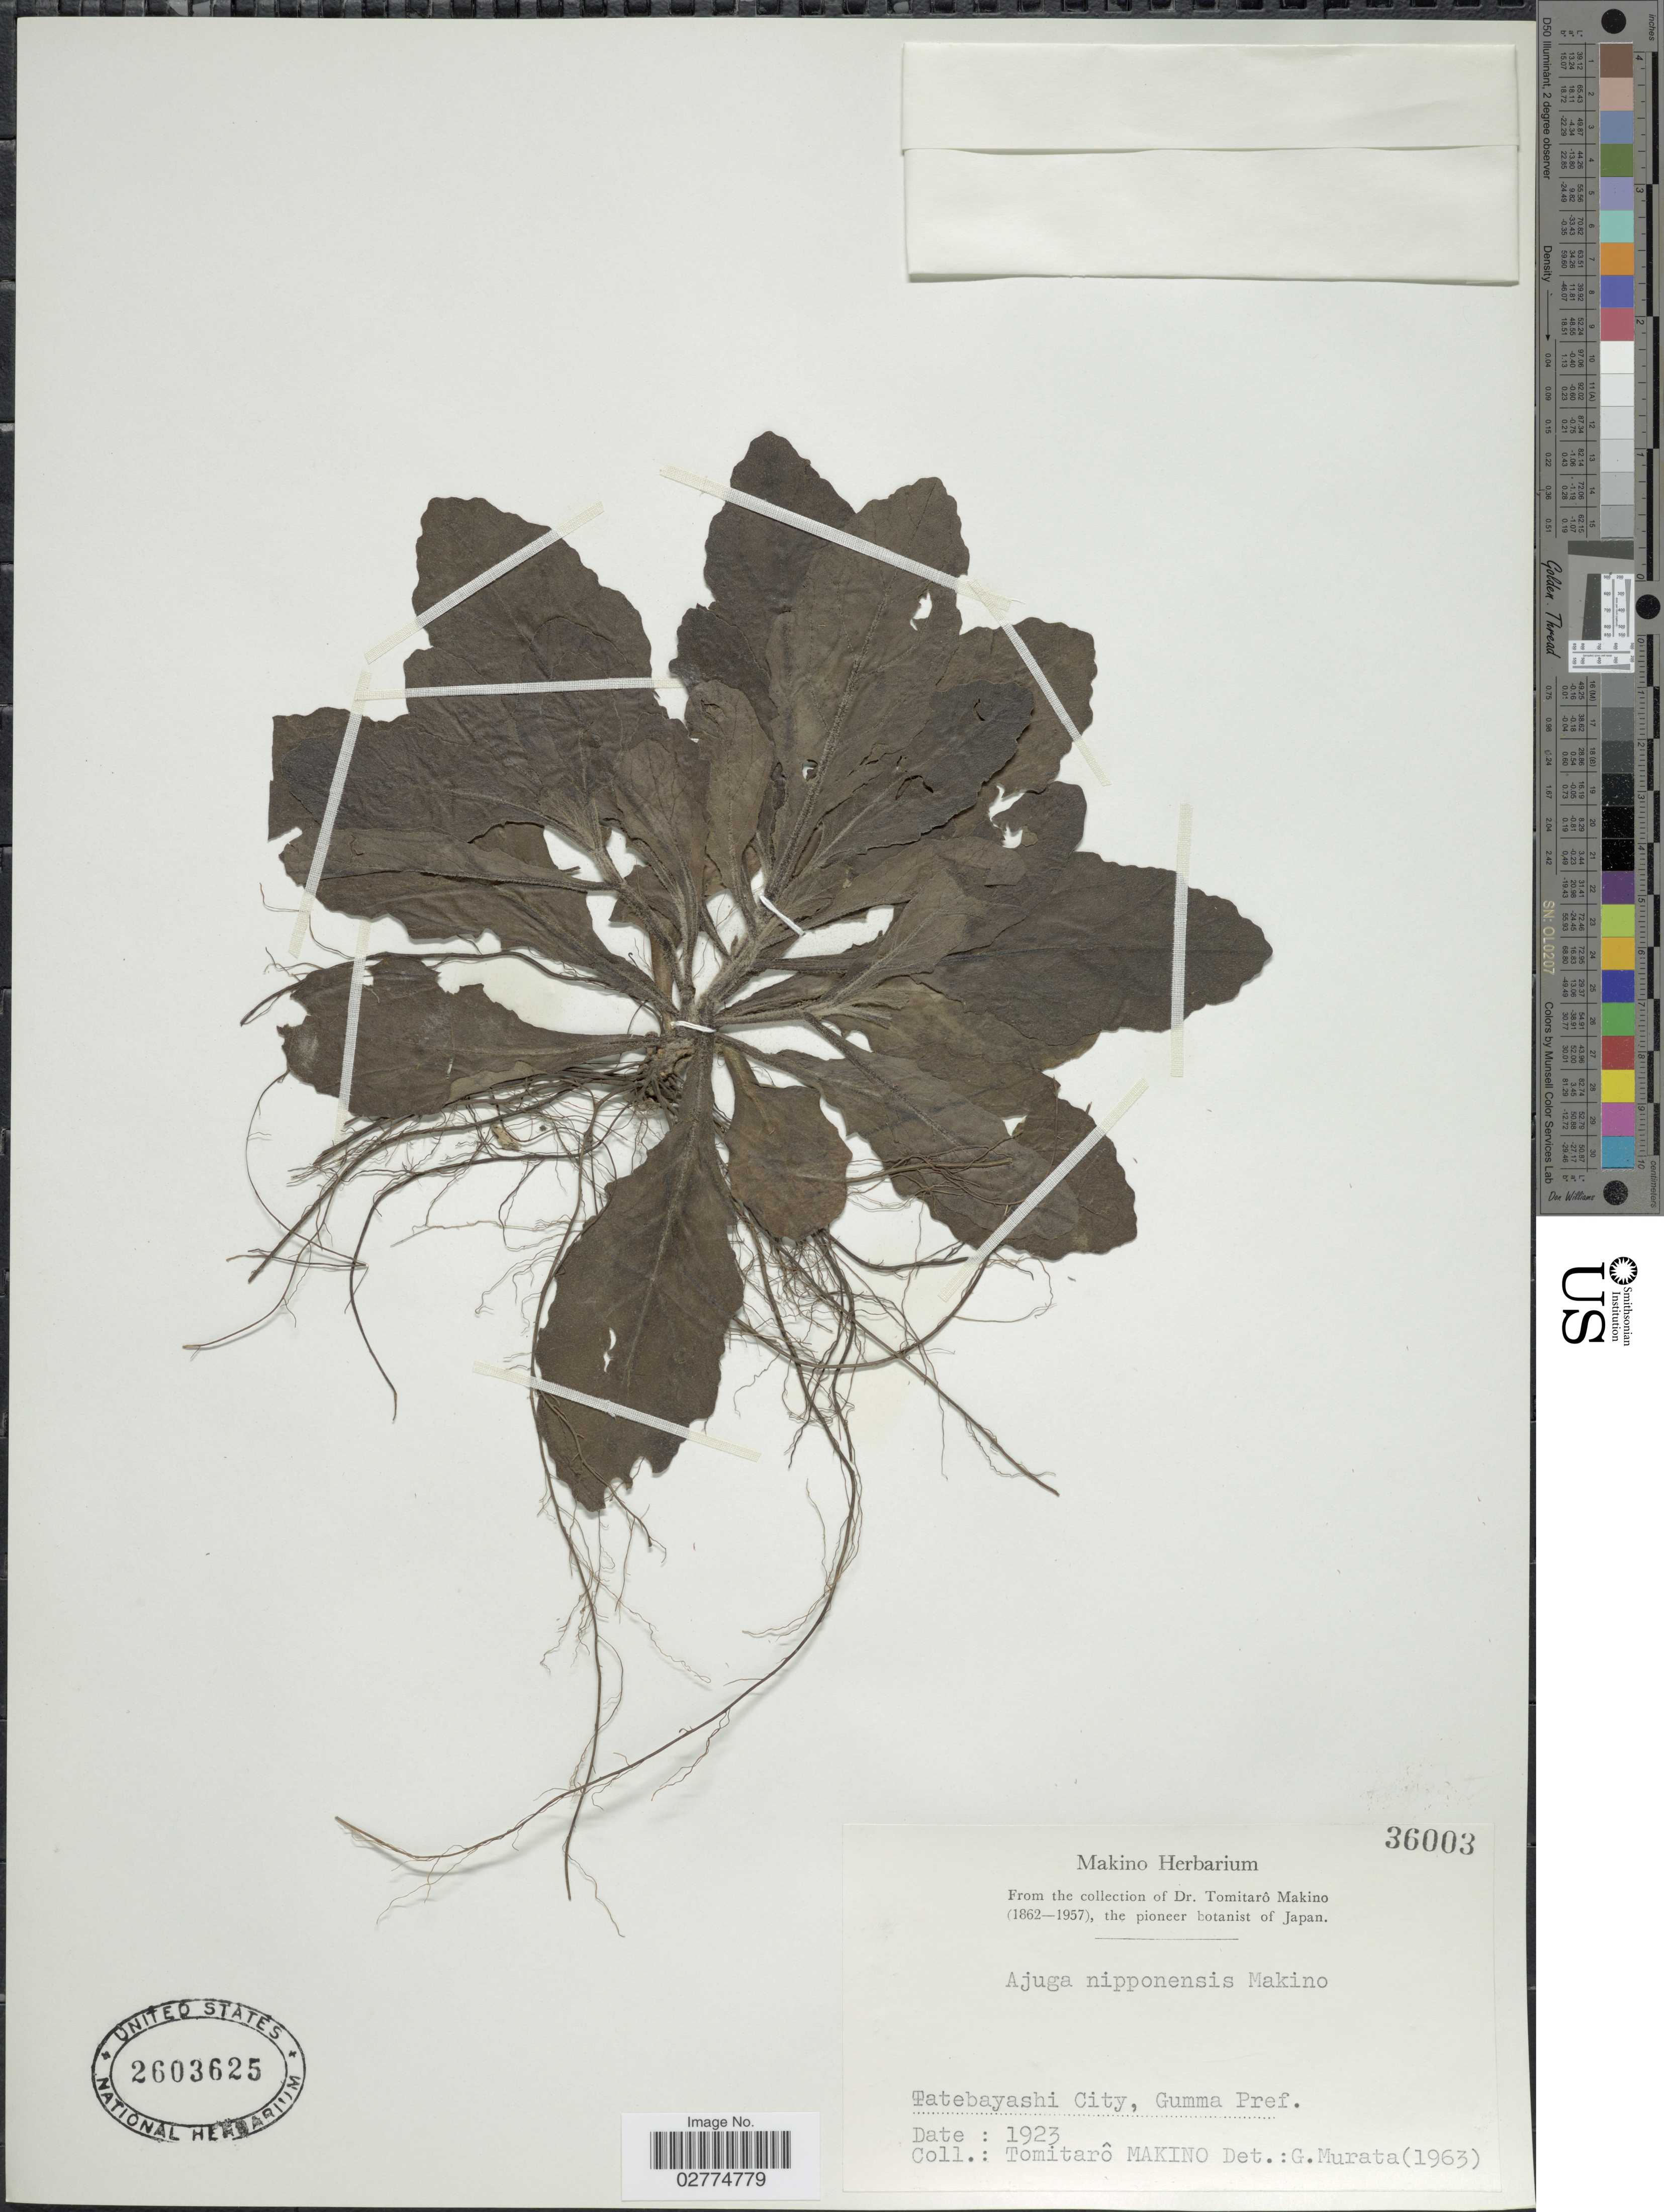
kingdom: Plantae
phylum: Tracheophyta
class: Magnoliopsida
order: Lamiales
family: Lamiaceae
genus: Ajuga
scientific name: Ajuga nipponensis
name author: Makino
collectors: T. Makino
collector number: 36003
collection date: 1923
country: Japan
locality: Tatebayashi City, Gumma Pref.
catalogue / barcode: US 2603625